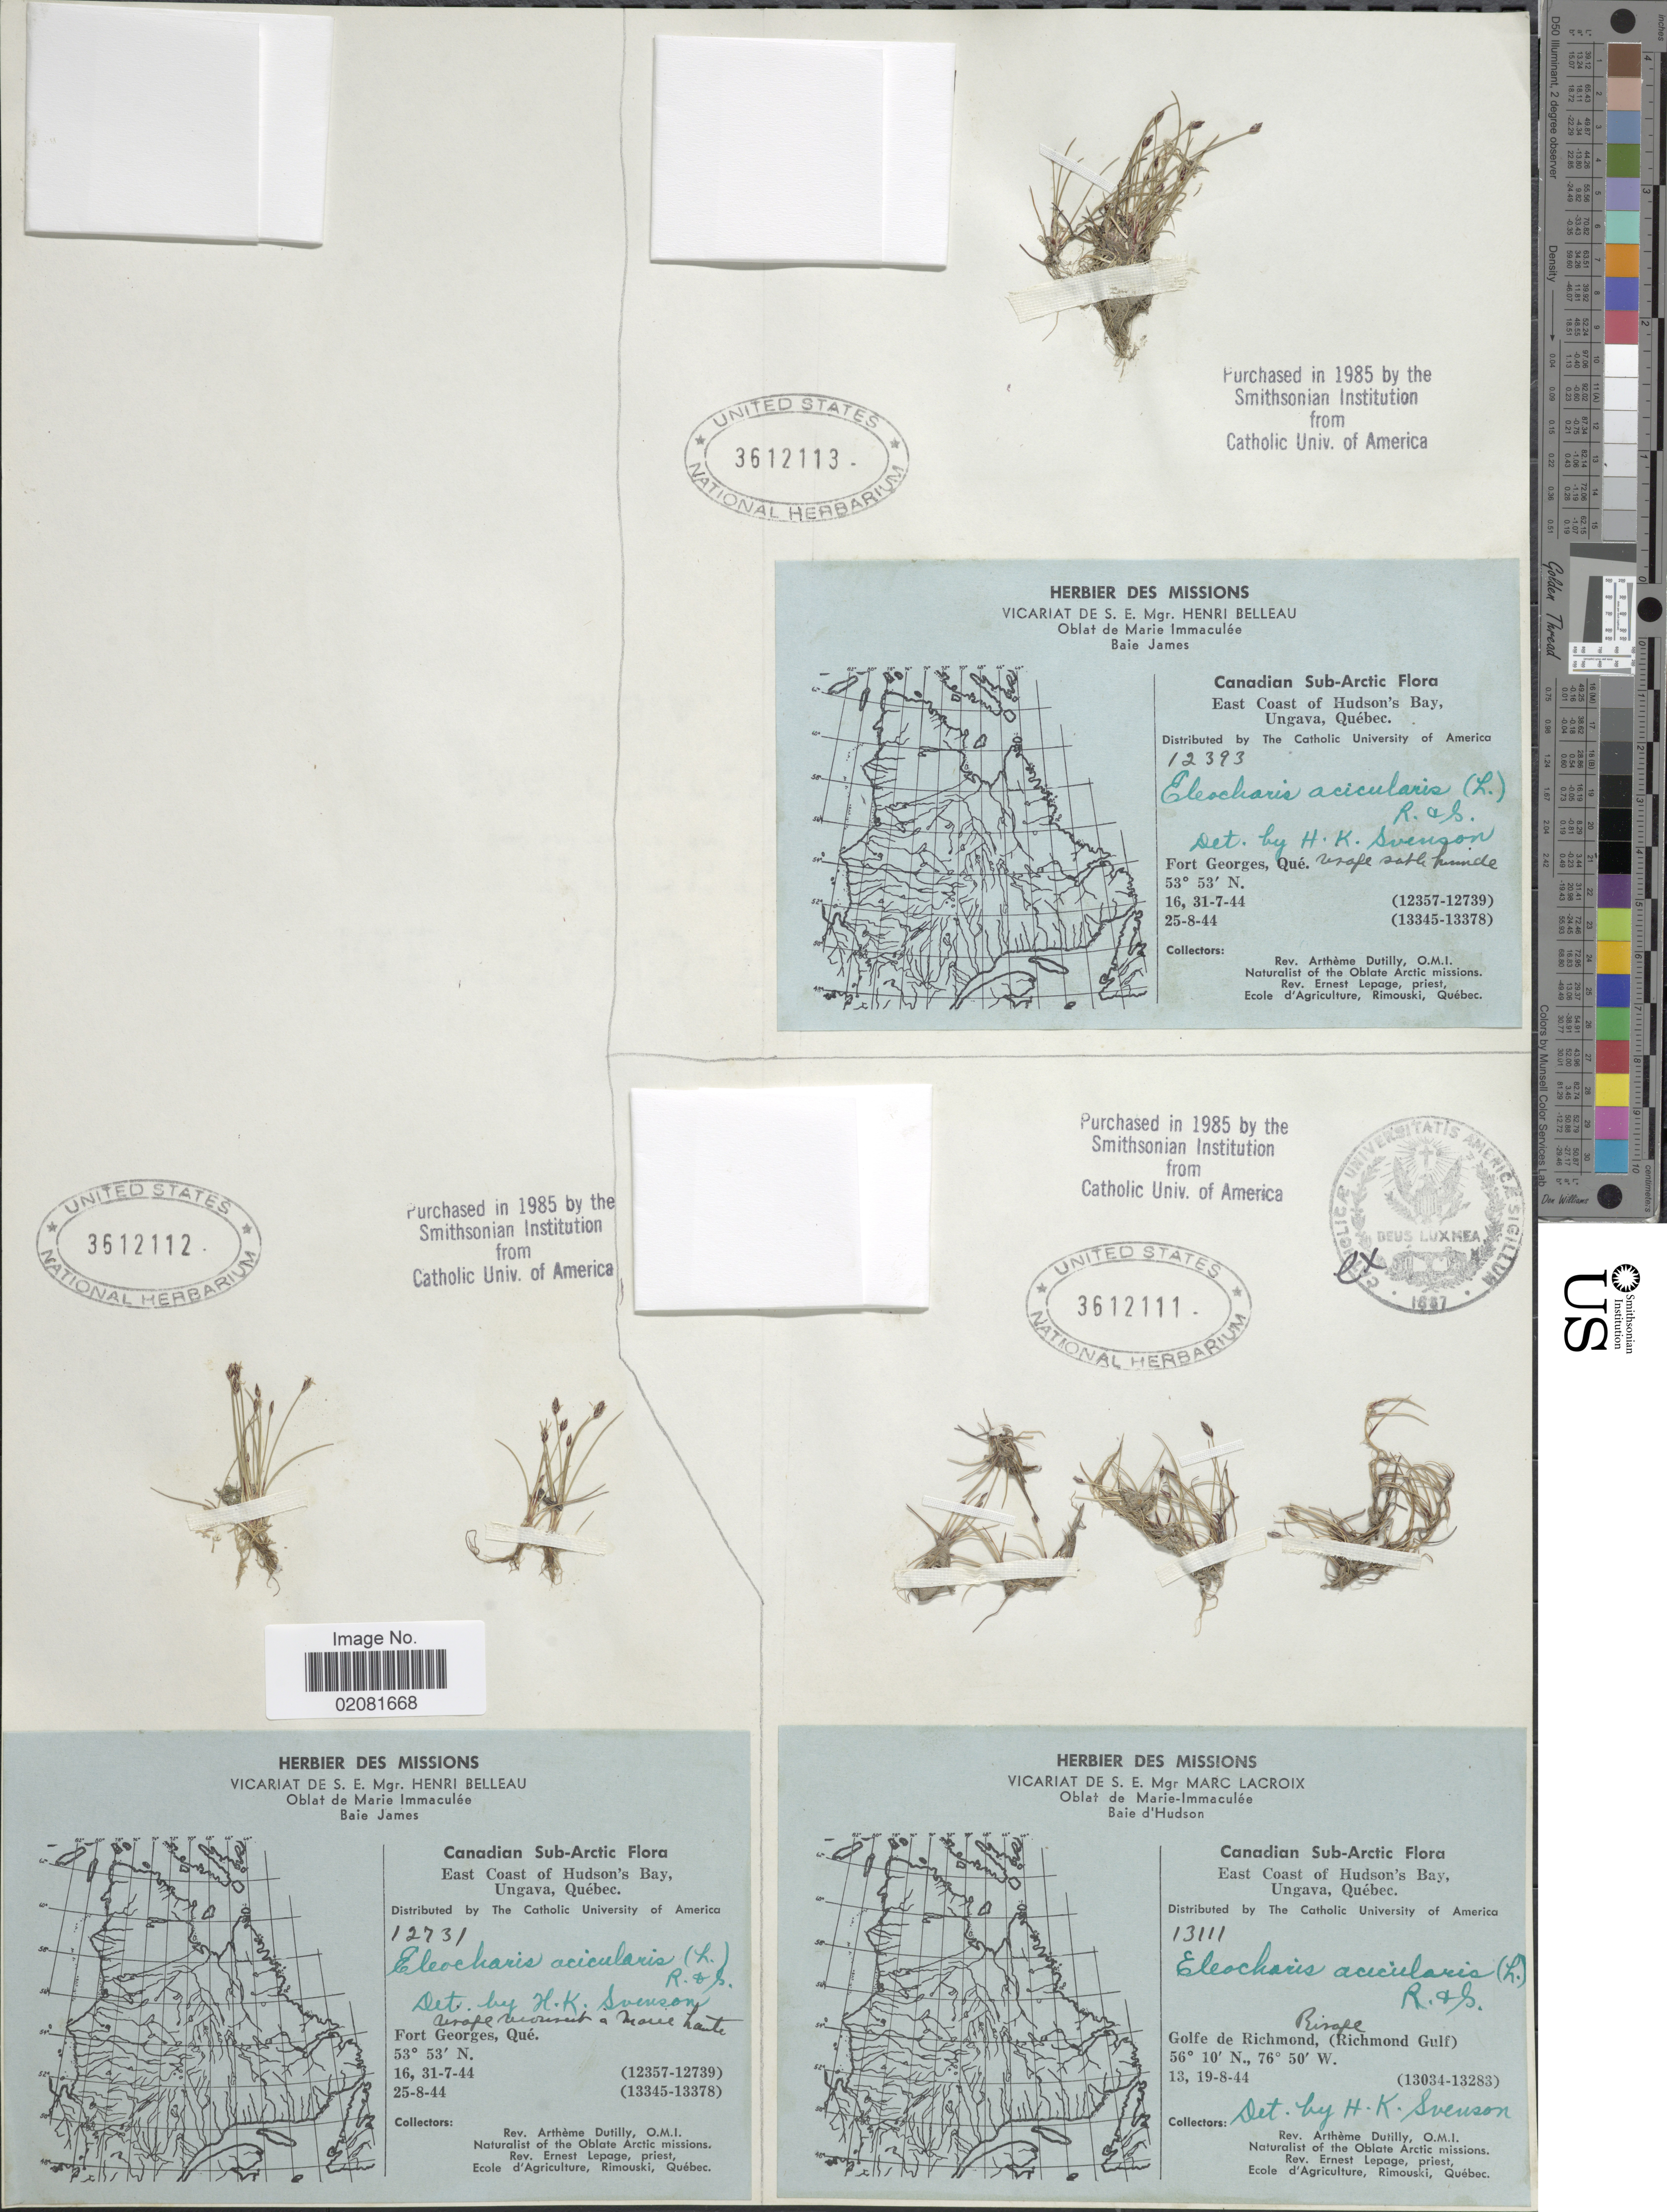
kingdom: Plantae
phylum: Tracheophyta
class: Liliopsida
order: Poales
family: Cyperaceae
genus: Eleocharis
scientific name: Eleocharis acicularis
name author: (L.) Roem. & Schult.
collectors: A. Dutilly & E. Lepage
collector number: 12393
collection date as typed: Transcribed d/m/y: 25/8/44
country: Canada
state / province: Quebec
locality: Canadian Sub-Arctic. East Coast of Hudson's Bay, Ungava. Fort Georges, Qué.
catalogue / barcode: US 3612113-3